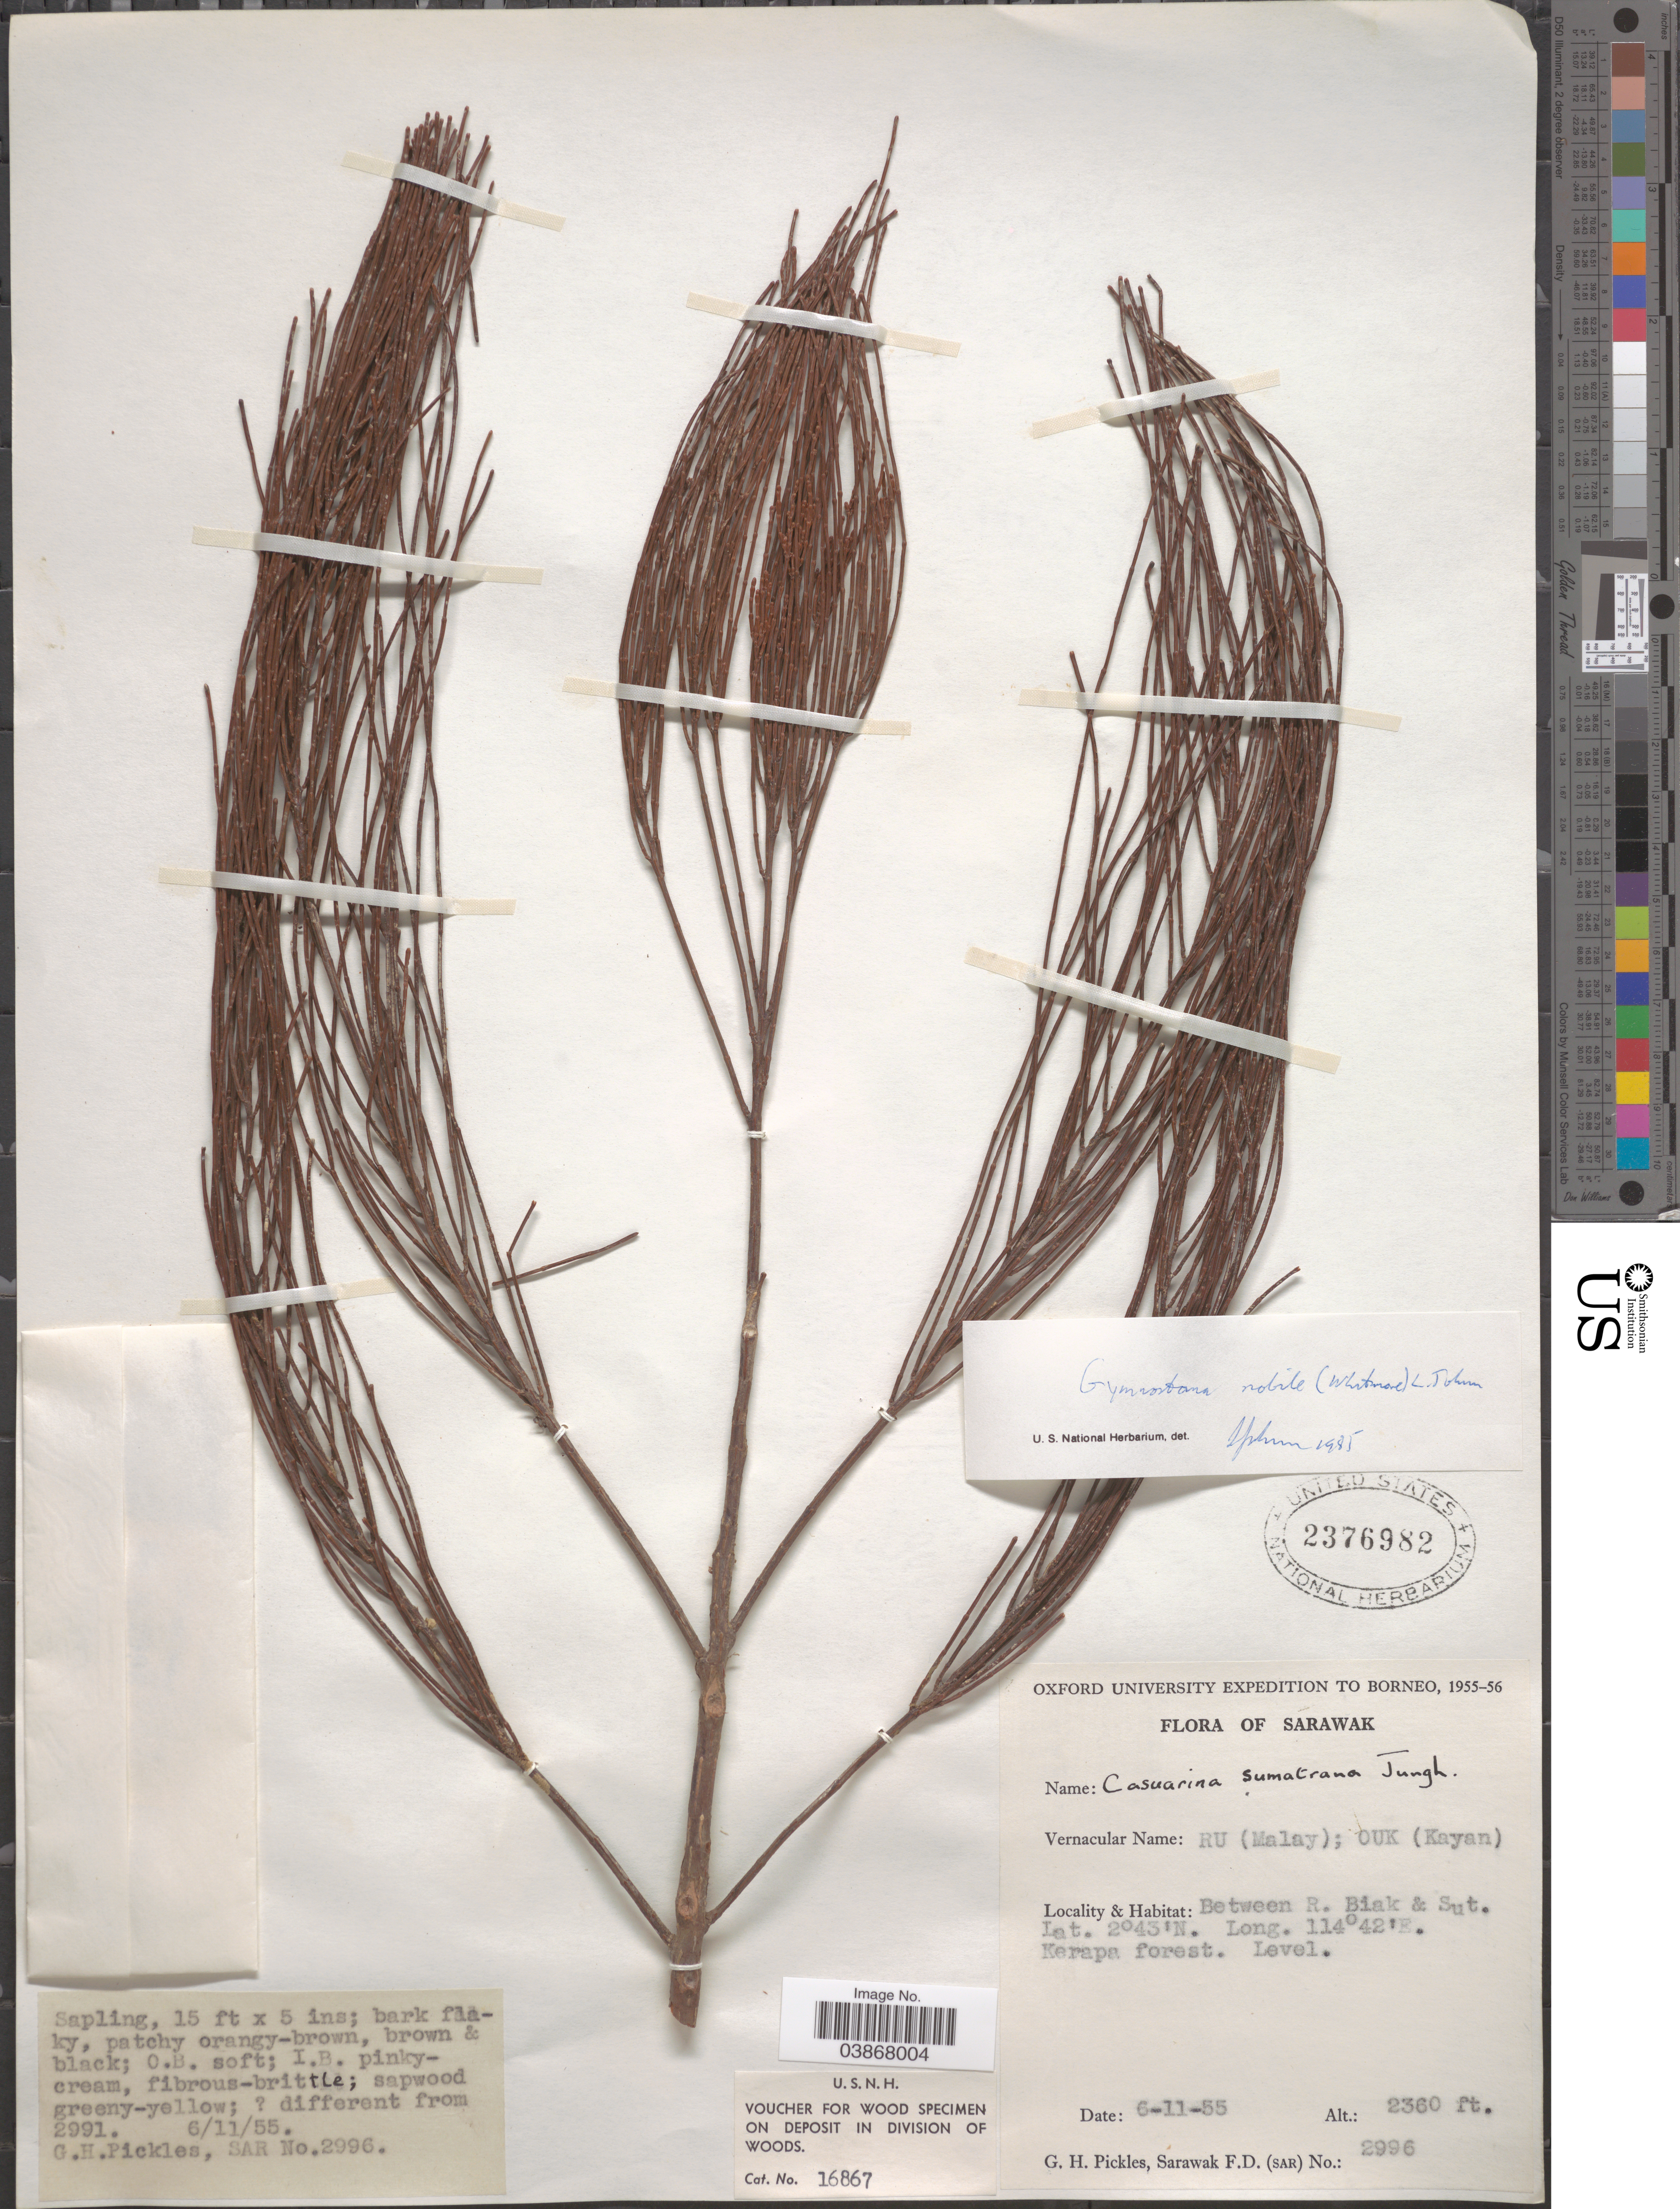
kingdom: Plantae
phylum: Tracheophyta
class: Magnoliopsida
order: Fagales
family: Casuarinaceae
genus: Gymnostoma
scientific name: Gymnostoma nobile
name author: (Whitmore) L.A.S. Johnson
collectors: G. Pickles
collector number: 2996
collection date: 1955-11-06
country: Malaysia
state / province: Sarawak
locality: Borneo. Between R. Biak & Sut.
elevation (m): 719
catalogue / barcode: US 2376982